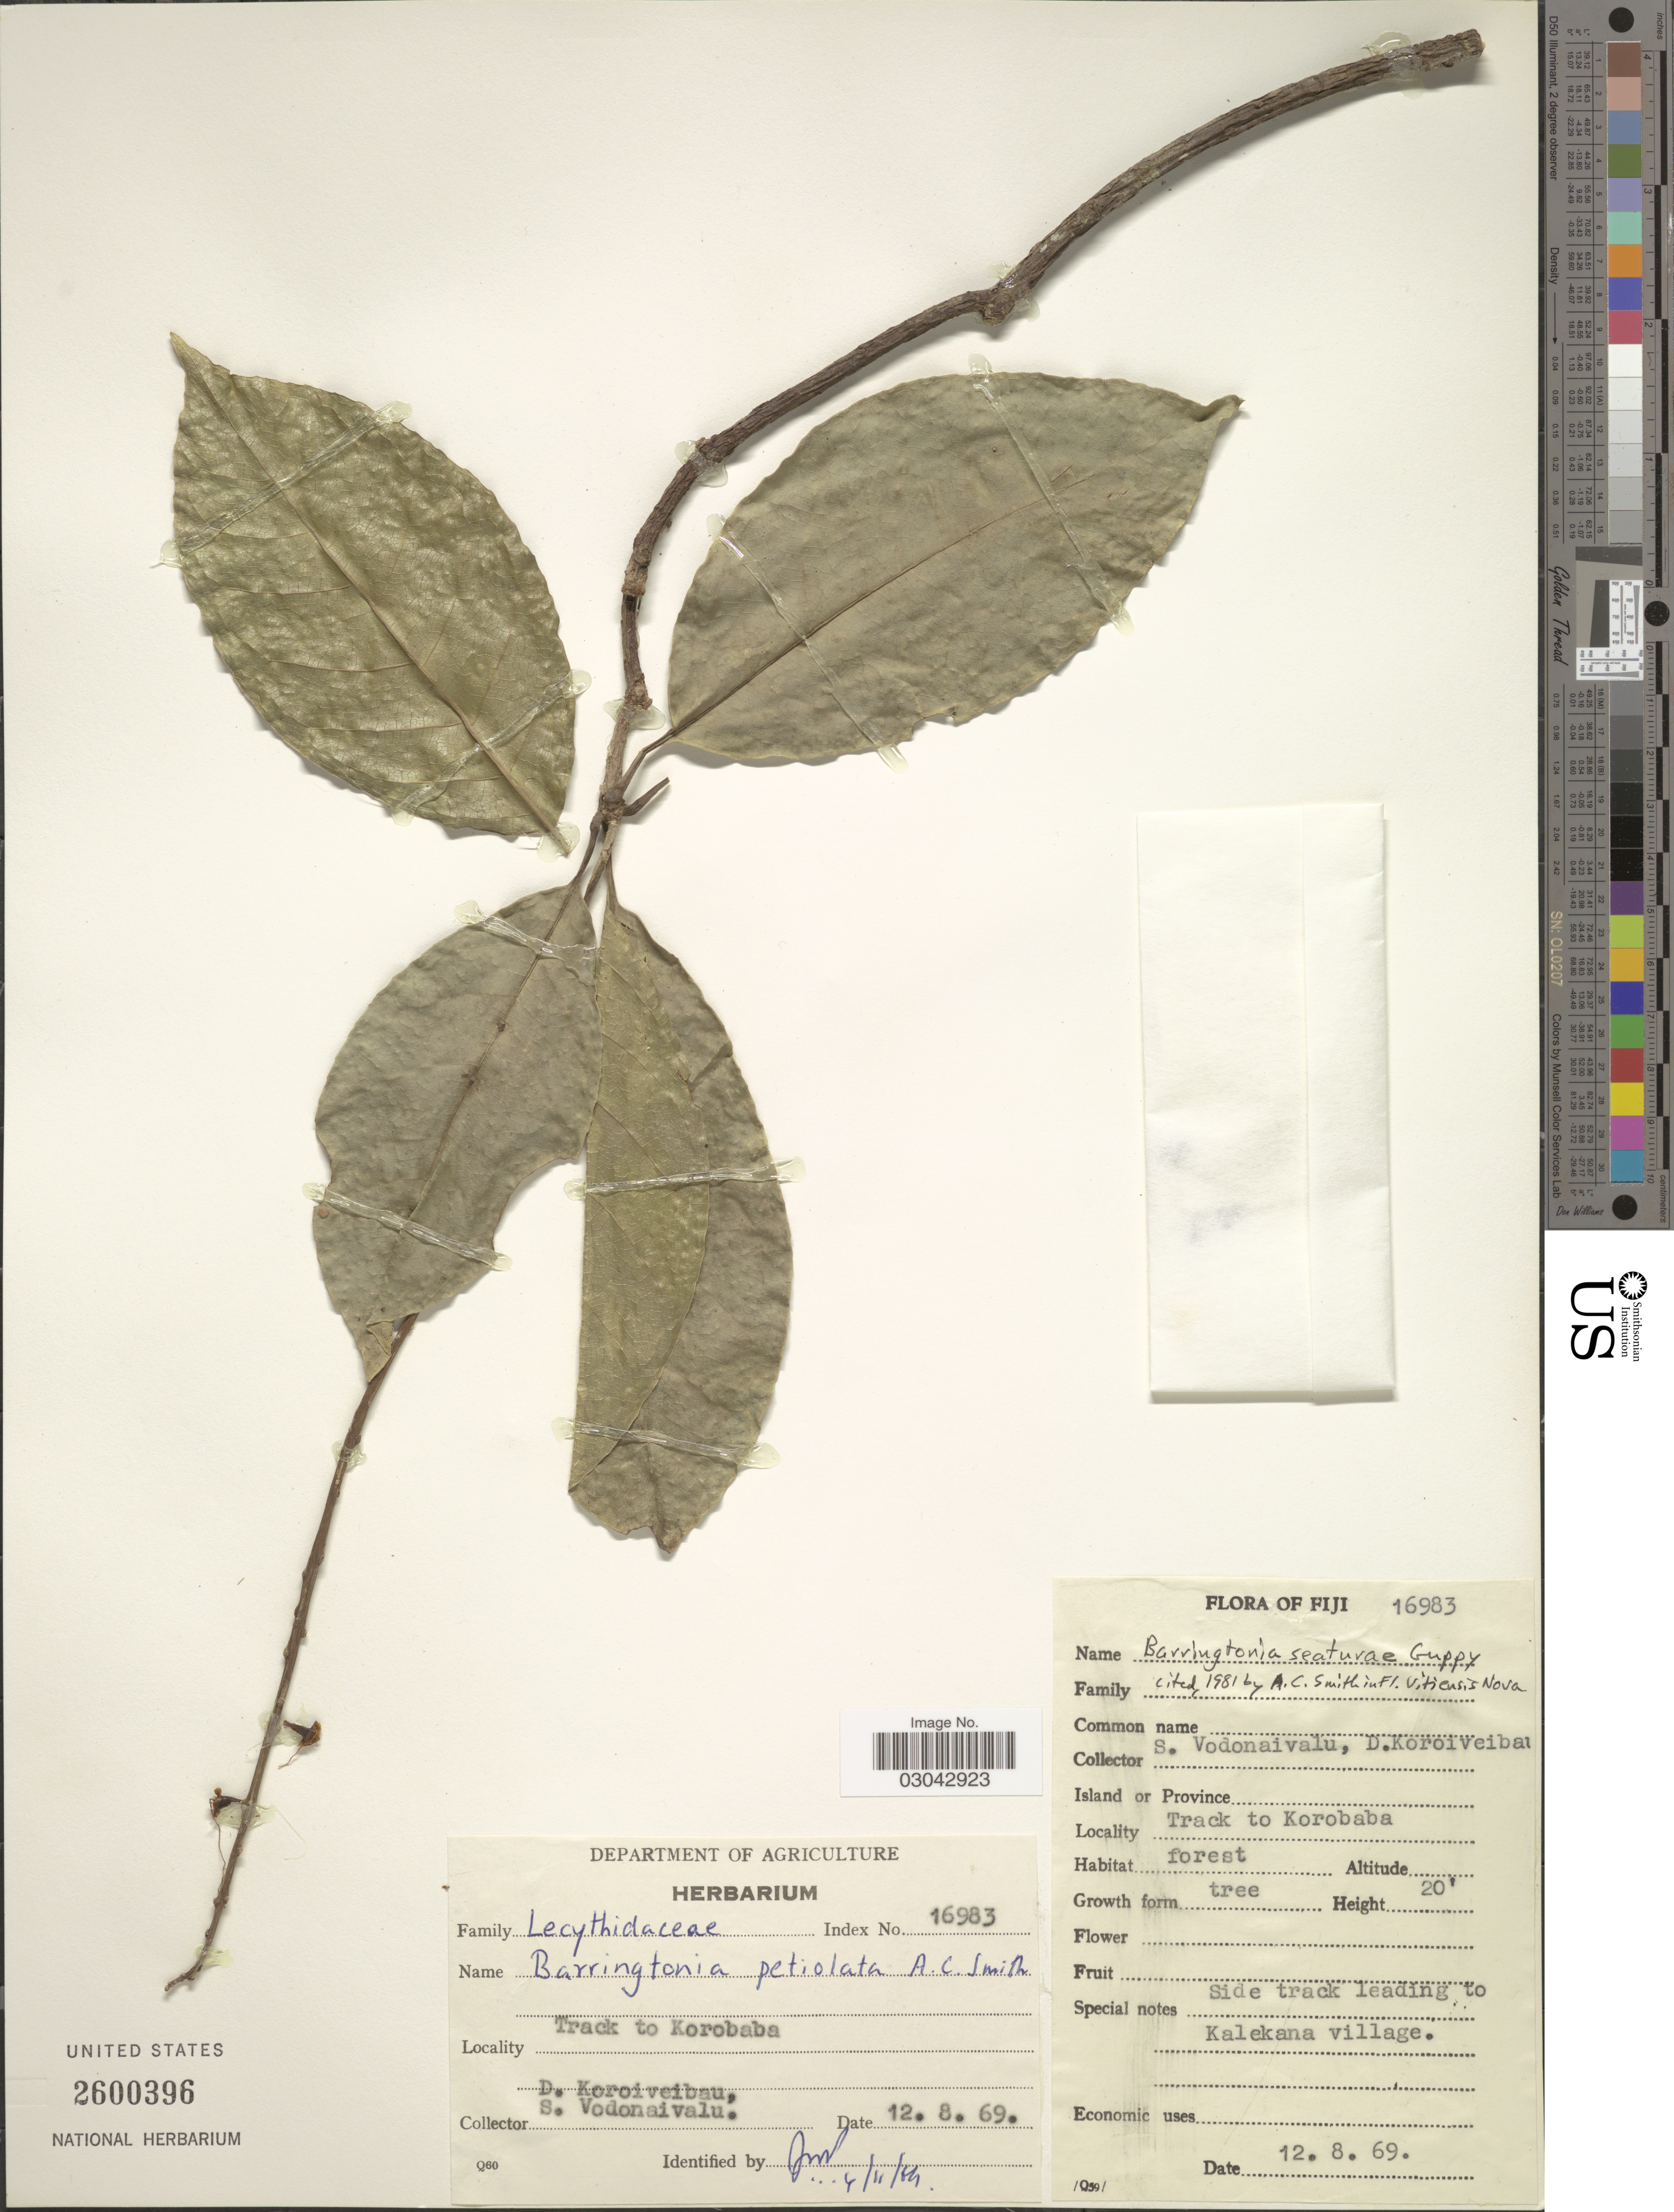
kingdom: Plantae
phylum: Tracheophyta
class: Magnoliopsida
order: Ericales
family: Lecythidaceae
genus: Barringtonia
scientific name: Barringtonia seaturae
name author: Guppy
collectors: S. Vodonaivalu & D. Koroiveibau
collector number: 16983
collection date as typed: Transcribed d/m/y: 12/8/69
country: Fiji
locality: Track to Korobaba.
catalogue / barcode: US 2600396